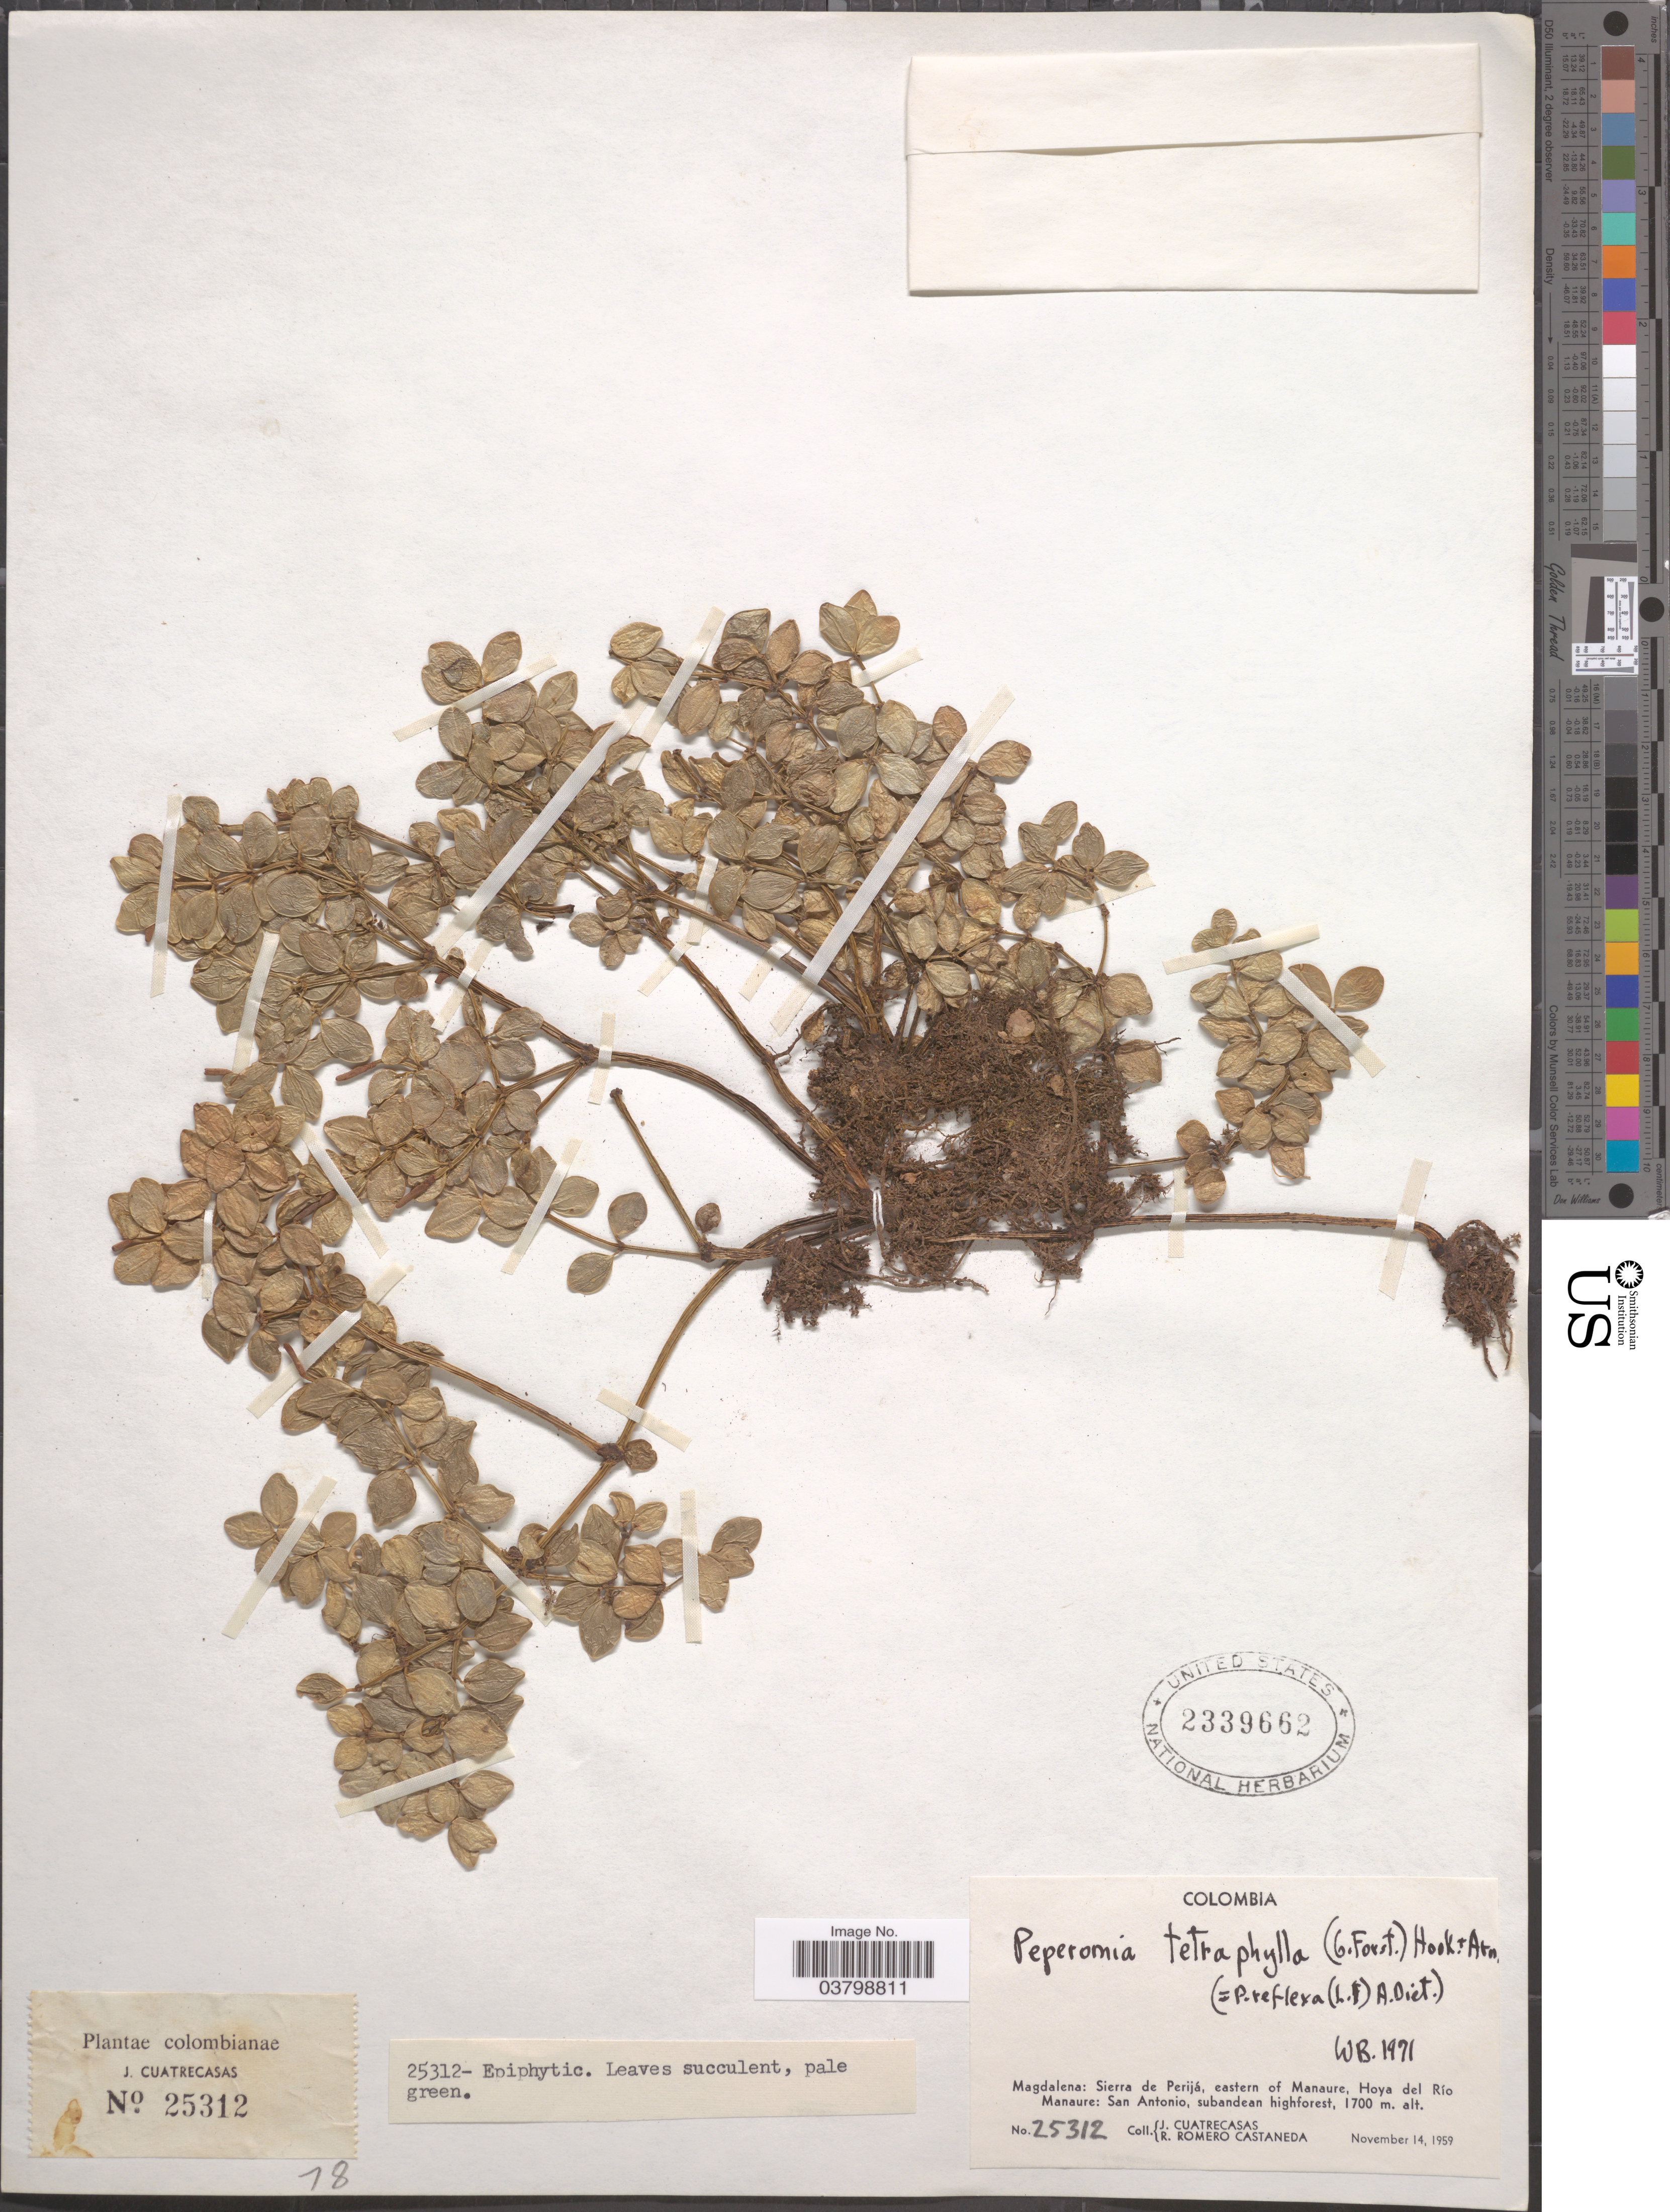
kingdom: Plantae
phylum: Tracheophyta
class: Magnoliopsida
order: Piperales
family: Piperaceae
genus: Peperomia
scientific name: Peperomia tetraphylla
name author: (G. Forst.) Hook. & Arn.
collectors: J. Cuatrecasas & R. Romero Castañeda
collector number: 25312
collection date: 1959-11-14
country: Colombia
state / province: Magdalena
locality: Sierra de Perijá, eastern of Manaure, Hoya del Río Manaure: San Antonio.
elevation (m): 1700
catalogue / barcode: US 2339662